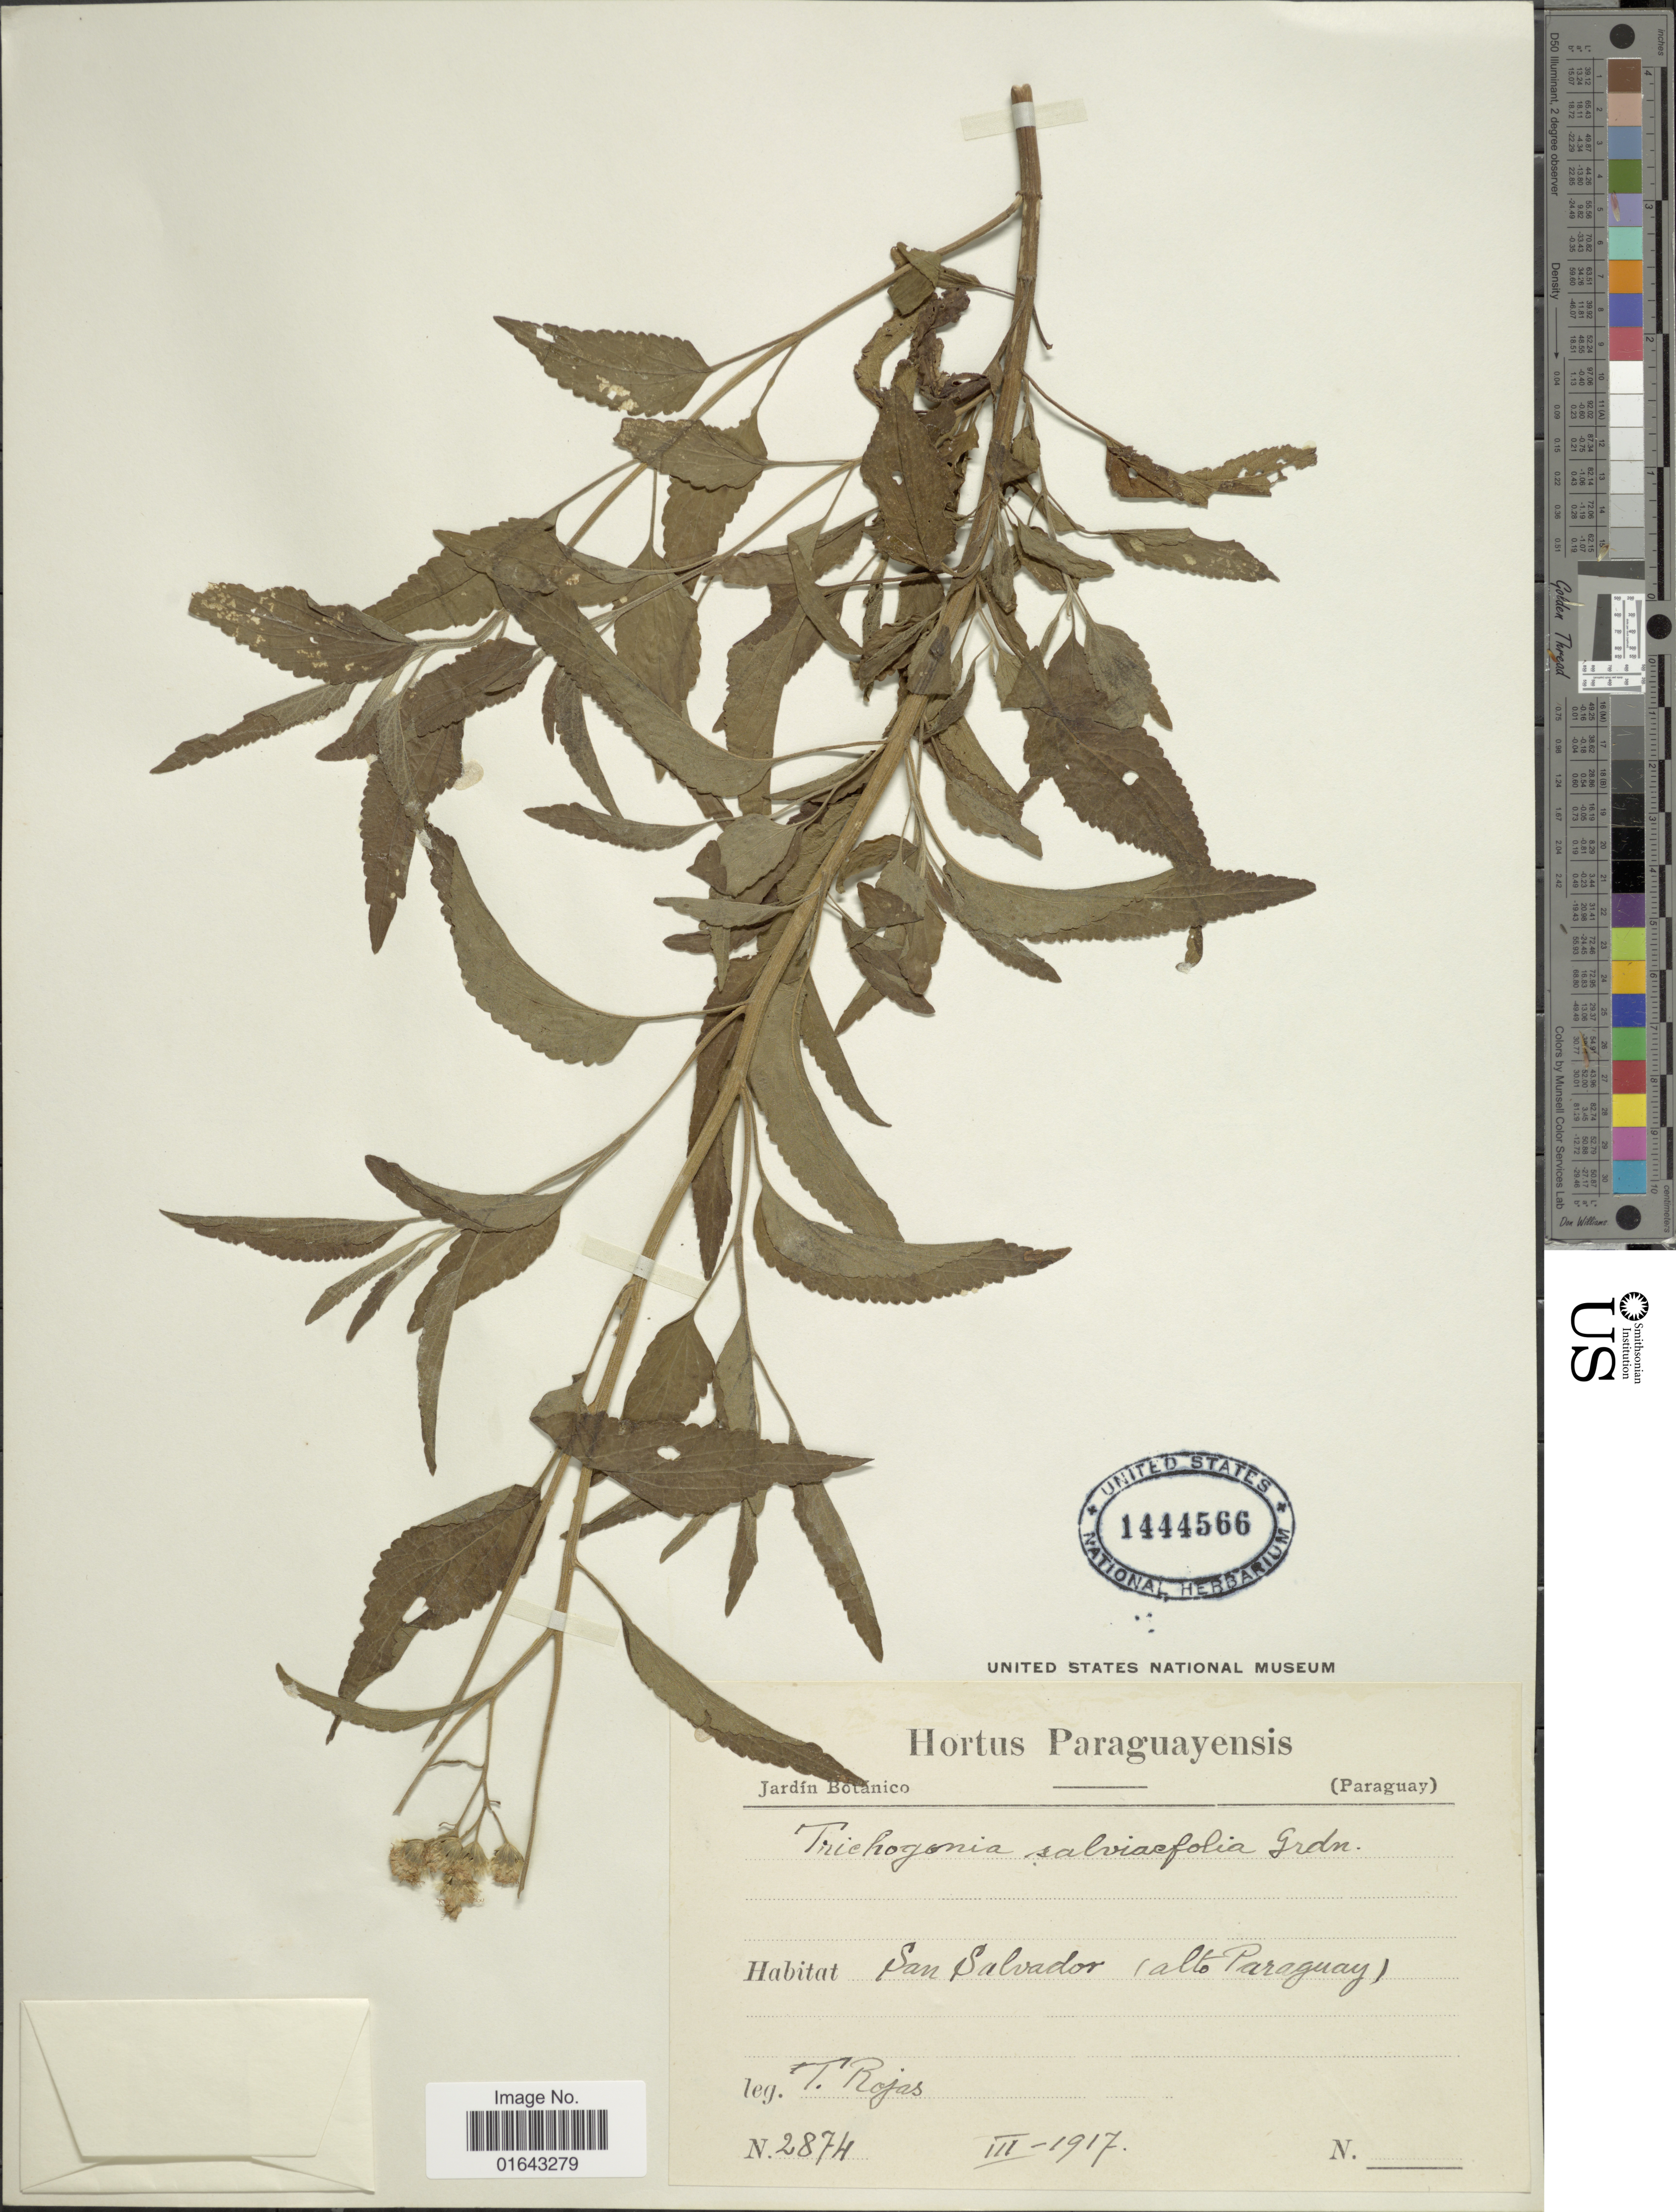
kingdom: Plantae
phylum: Tracheophyta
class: Magnoliopsida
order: Asterales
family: Asteraceae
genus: Trichogonia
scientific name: Trichogonia fiebrigii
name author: Mattf. in Pilg.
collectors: T. Rojas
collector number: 2874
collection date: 1917-03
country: Paraguay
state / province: Alto Paraguay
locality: San Salvador (Alto Paraguay)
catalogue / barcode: US 1444566